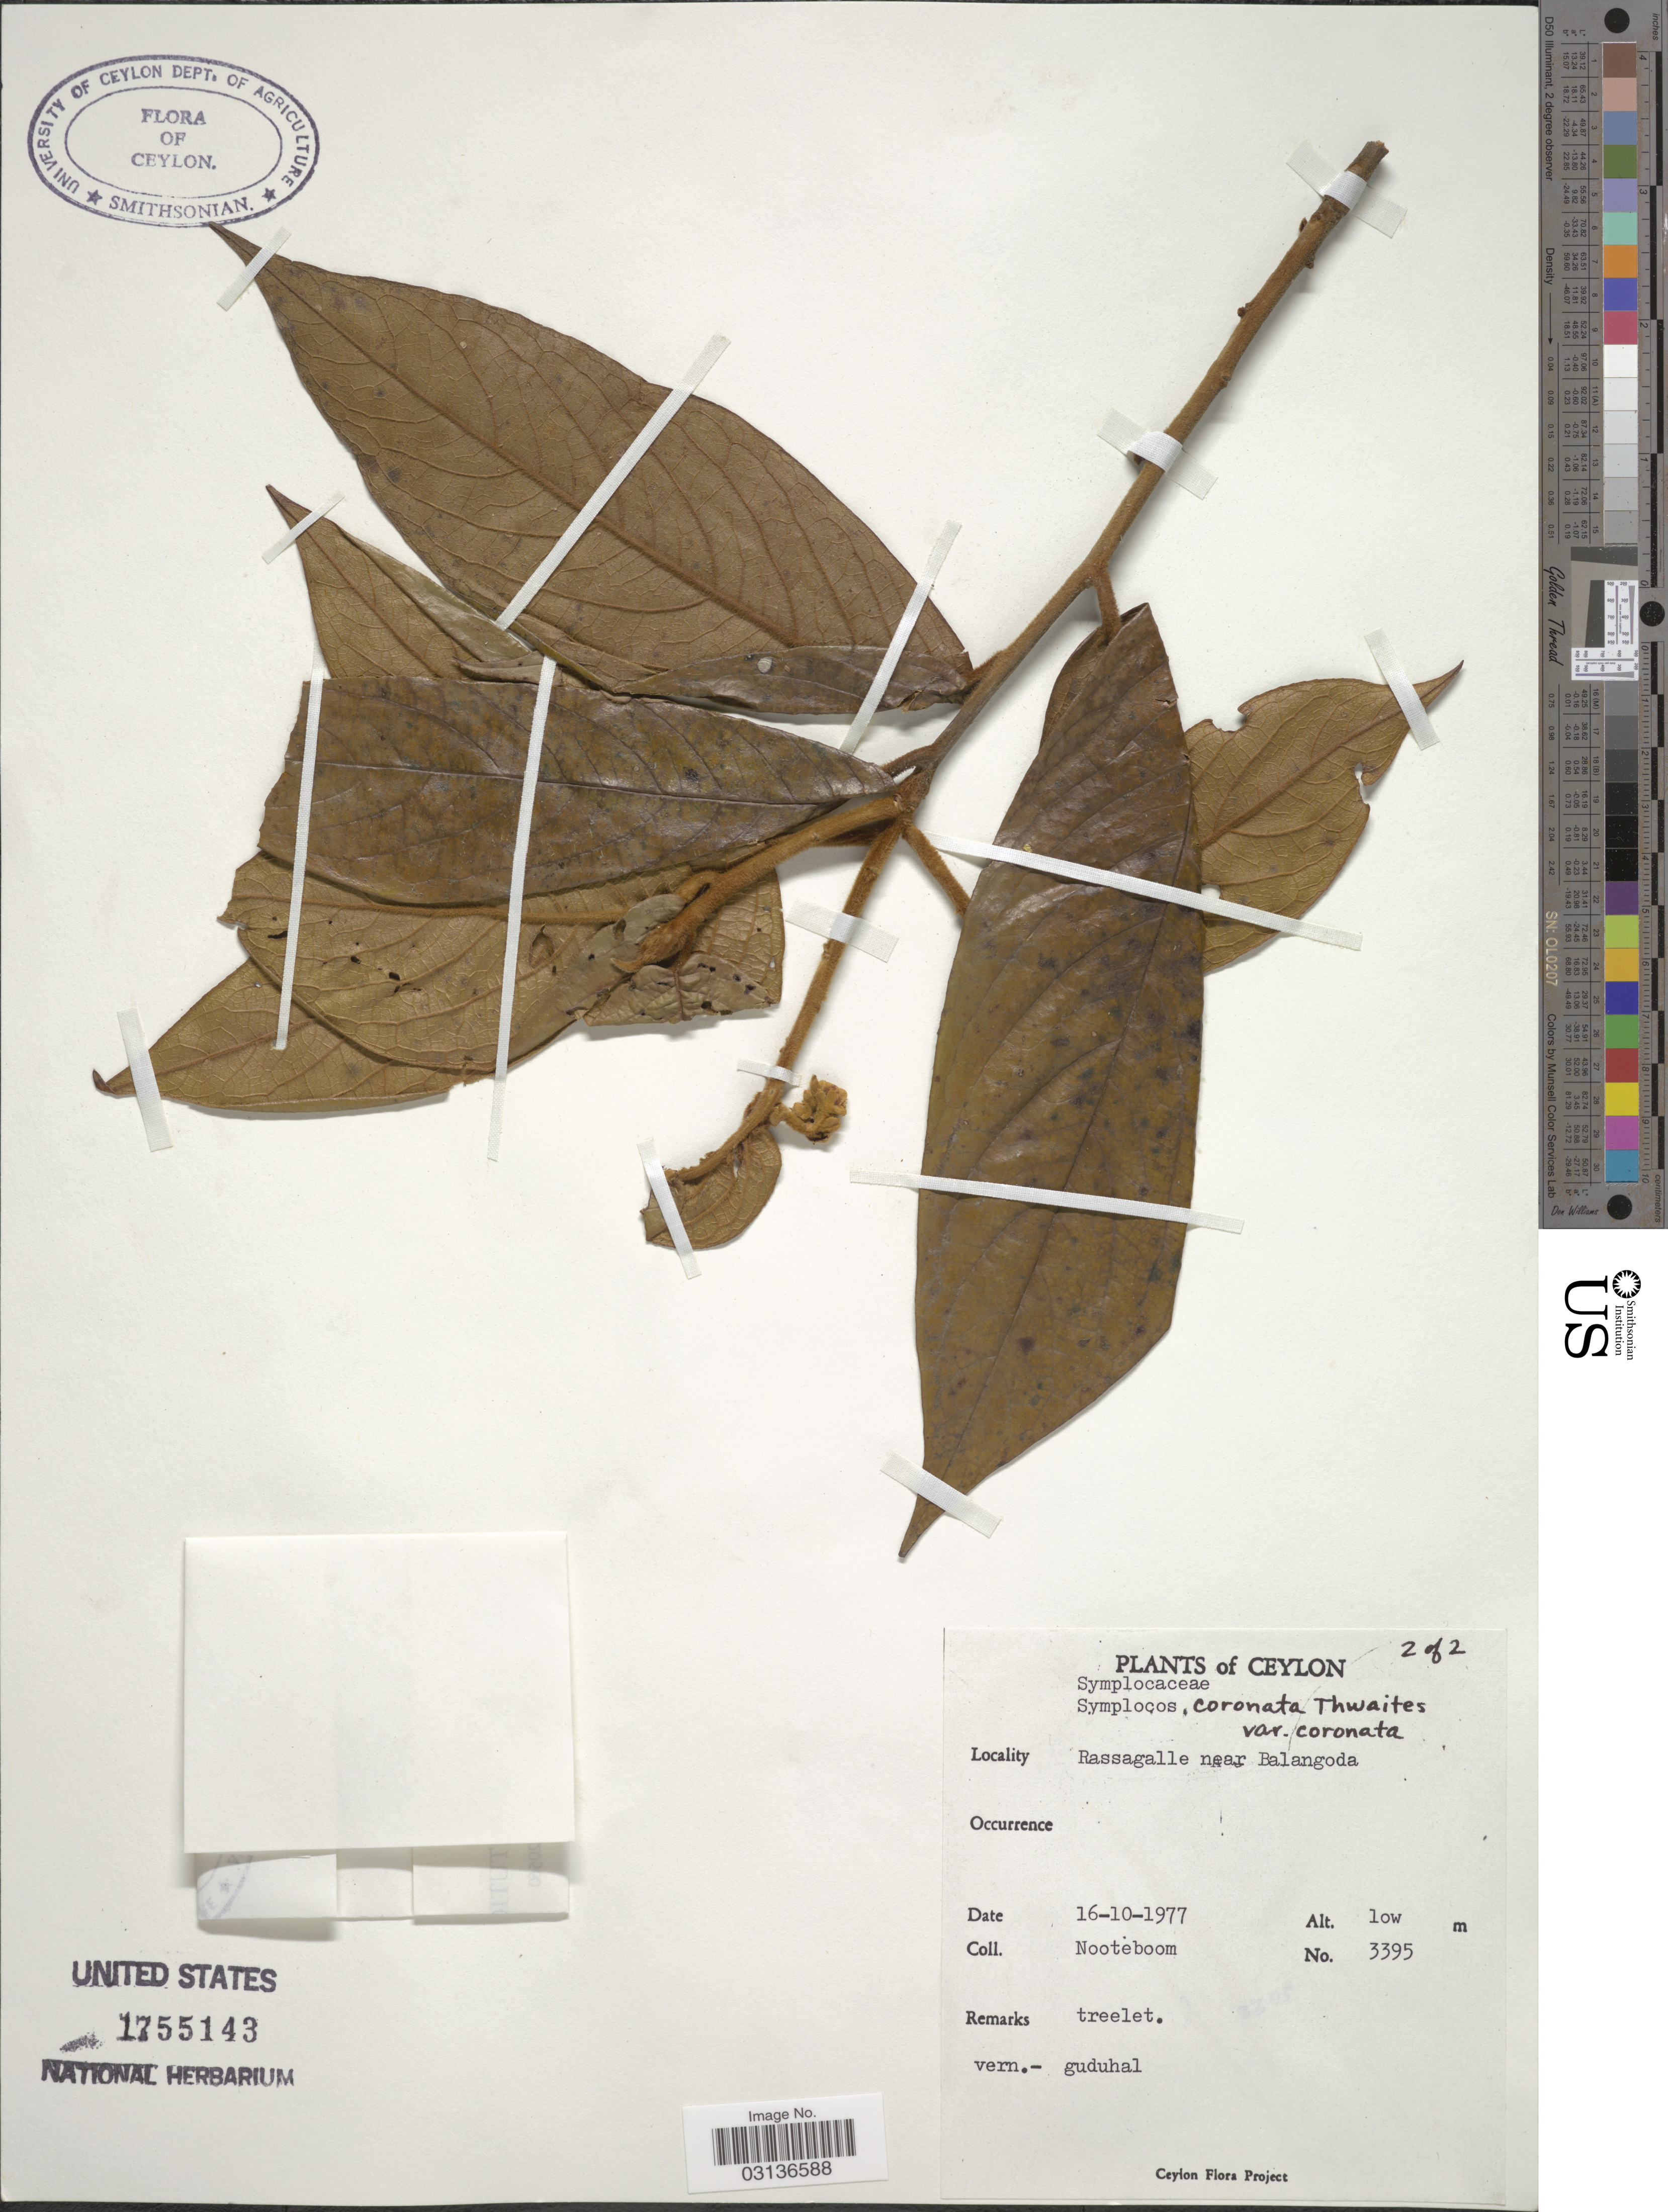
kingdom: Plantae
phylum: Tracheophyta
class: Magnoliopsida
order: Ericales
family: Symplocaceae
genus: Symplocos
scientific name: Symplocos coronata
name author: Thwaites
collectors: Nooteboom, --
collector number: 3395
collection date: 1977-10-16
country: Sri Lanka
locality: Ceylon. Rassagalle near Balangoda.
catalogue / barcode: US 1755143